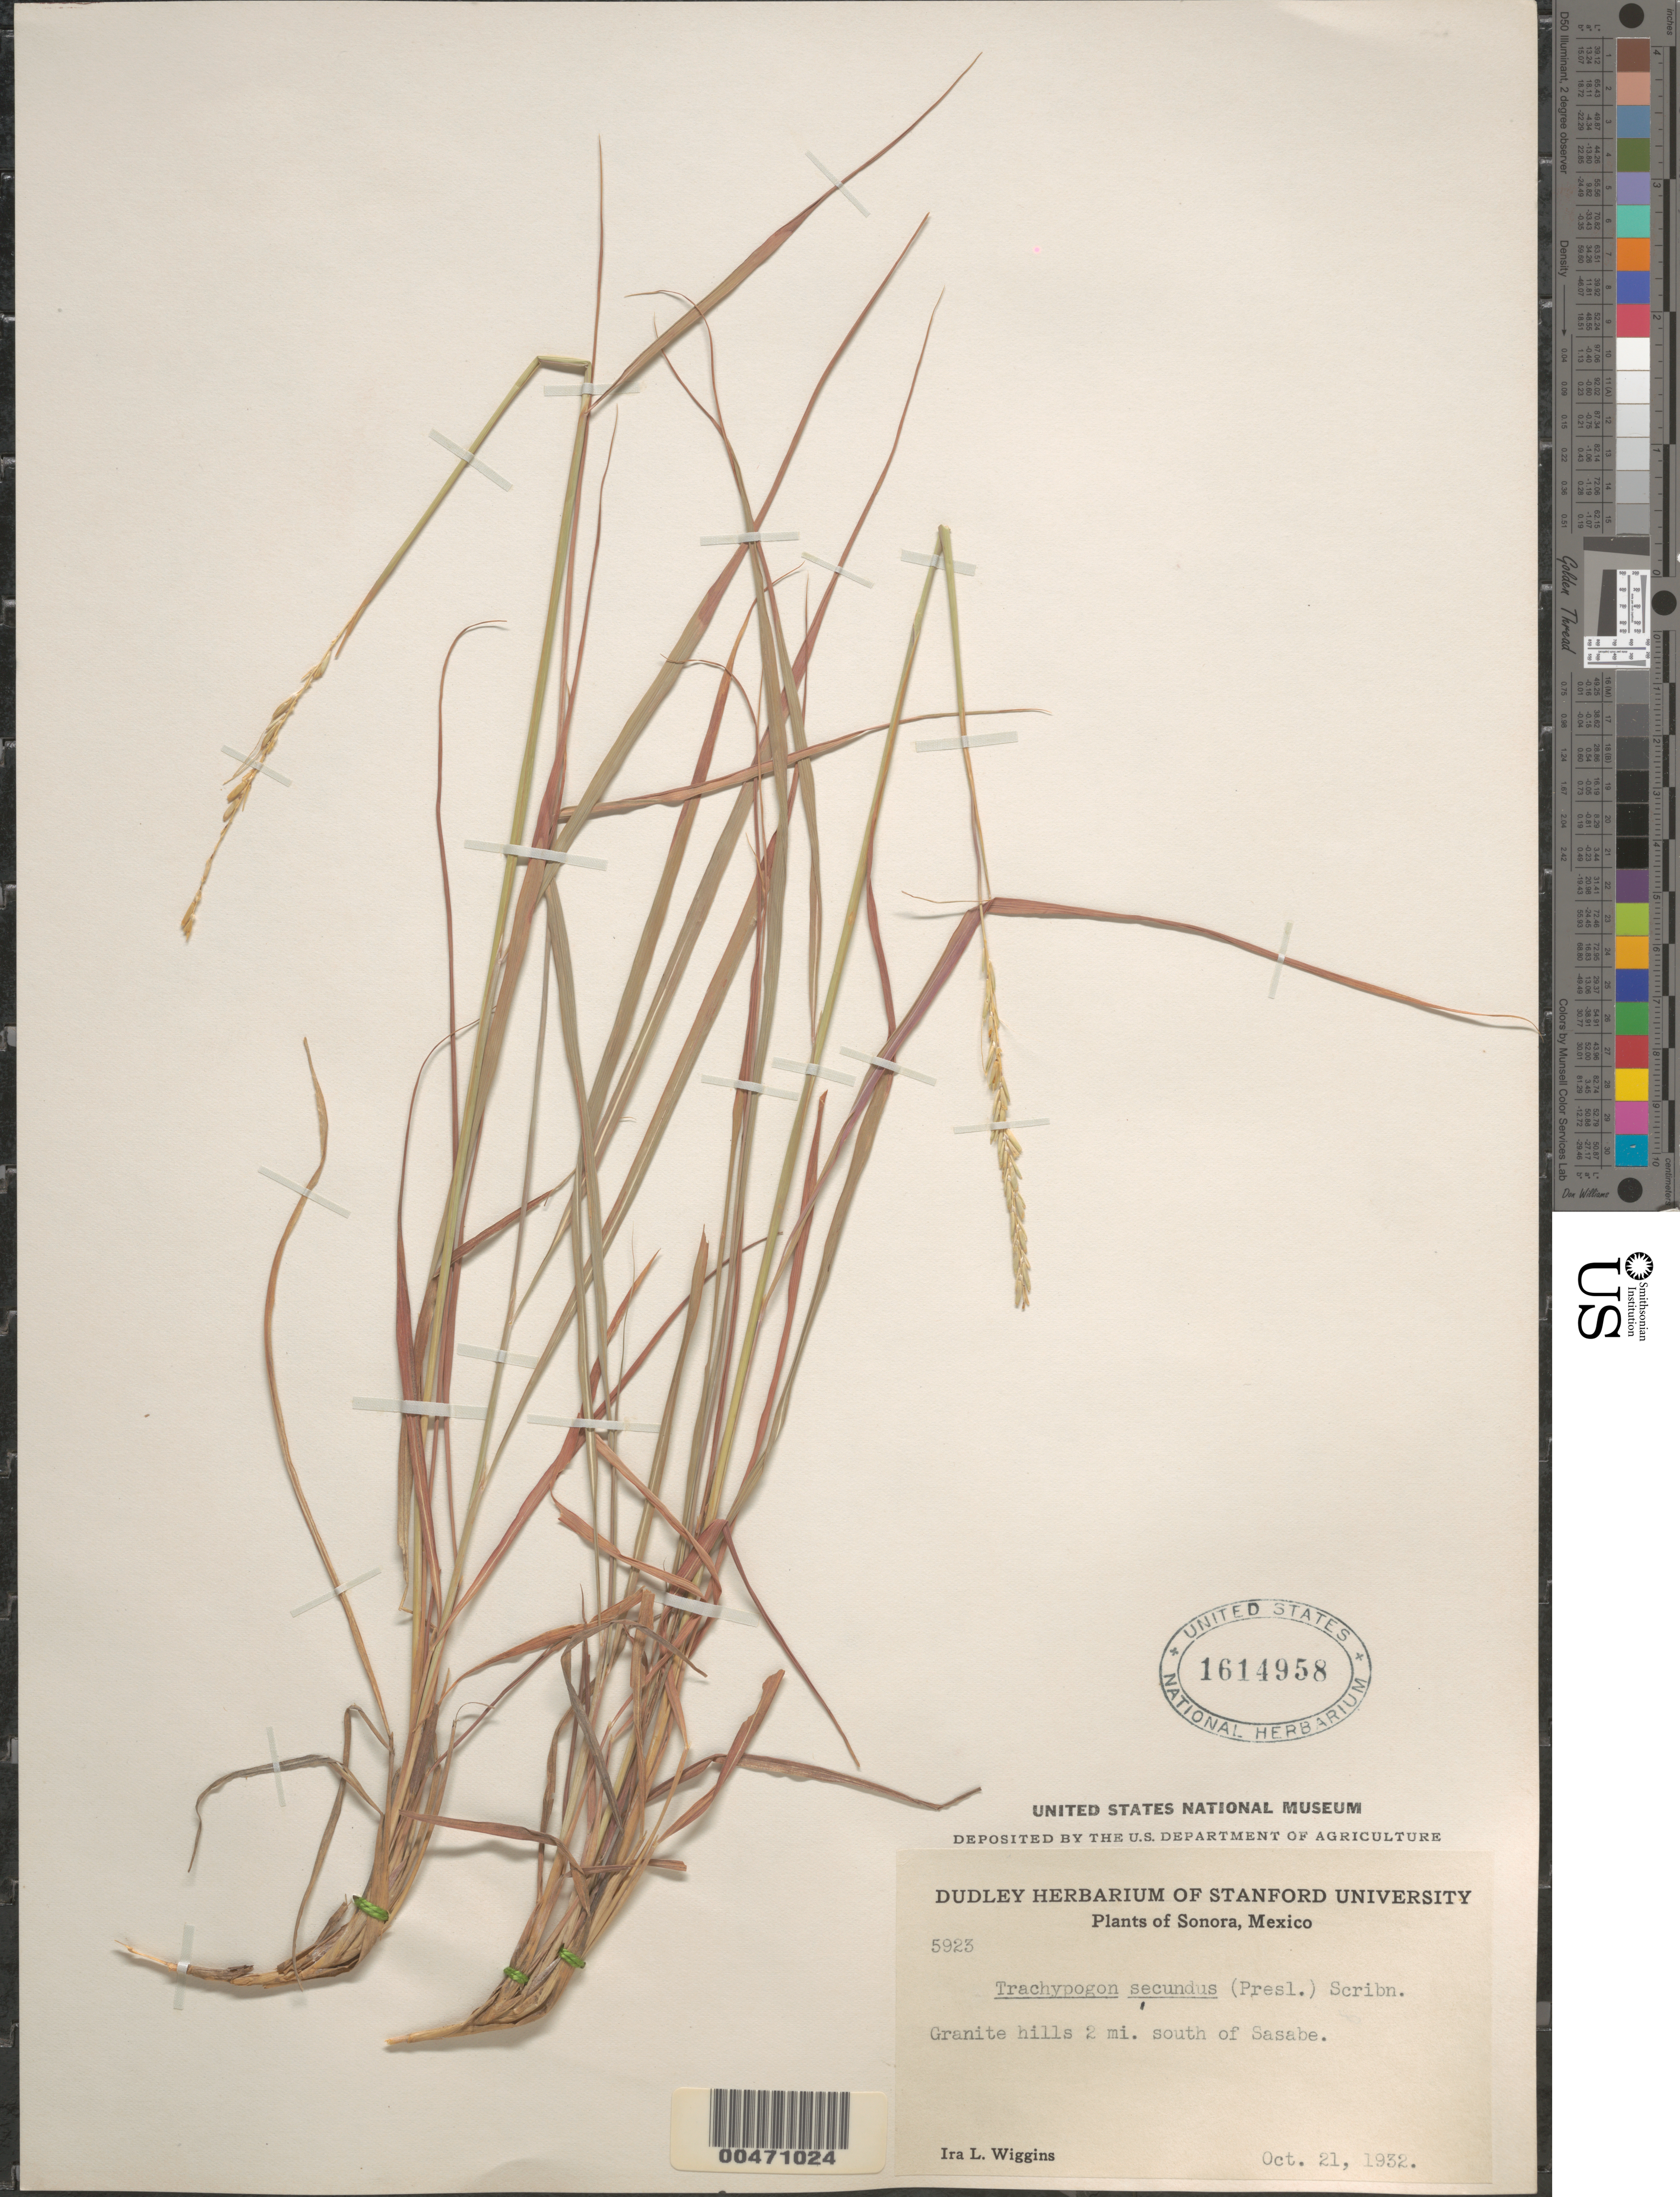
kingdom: Plantae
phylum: Tracheophyta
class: Liliopsida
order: Poales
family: Poaceae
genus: Trachypogon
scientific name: Trachypogon secundus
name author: (J. Presl) Scribn.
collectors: I. L. Wiggins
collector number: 5923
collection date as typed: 21 Oct 1932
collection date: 1932-10-21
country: Mexico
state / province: Sonora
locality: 2 mi S of Sasabe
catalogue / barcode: US 1614958